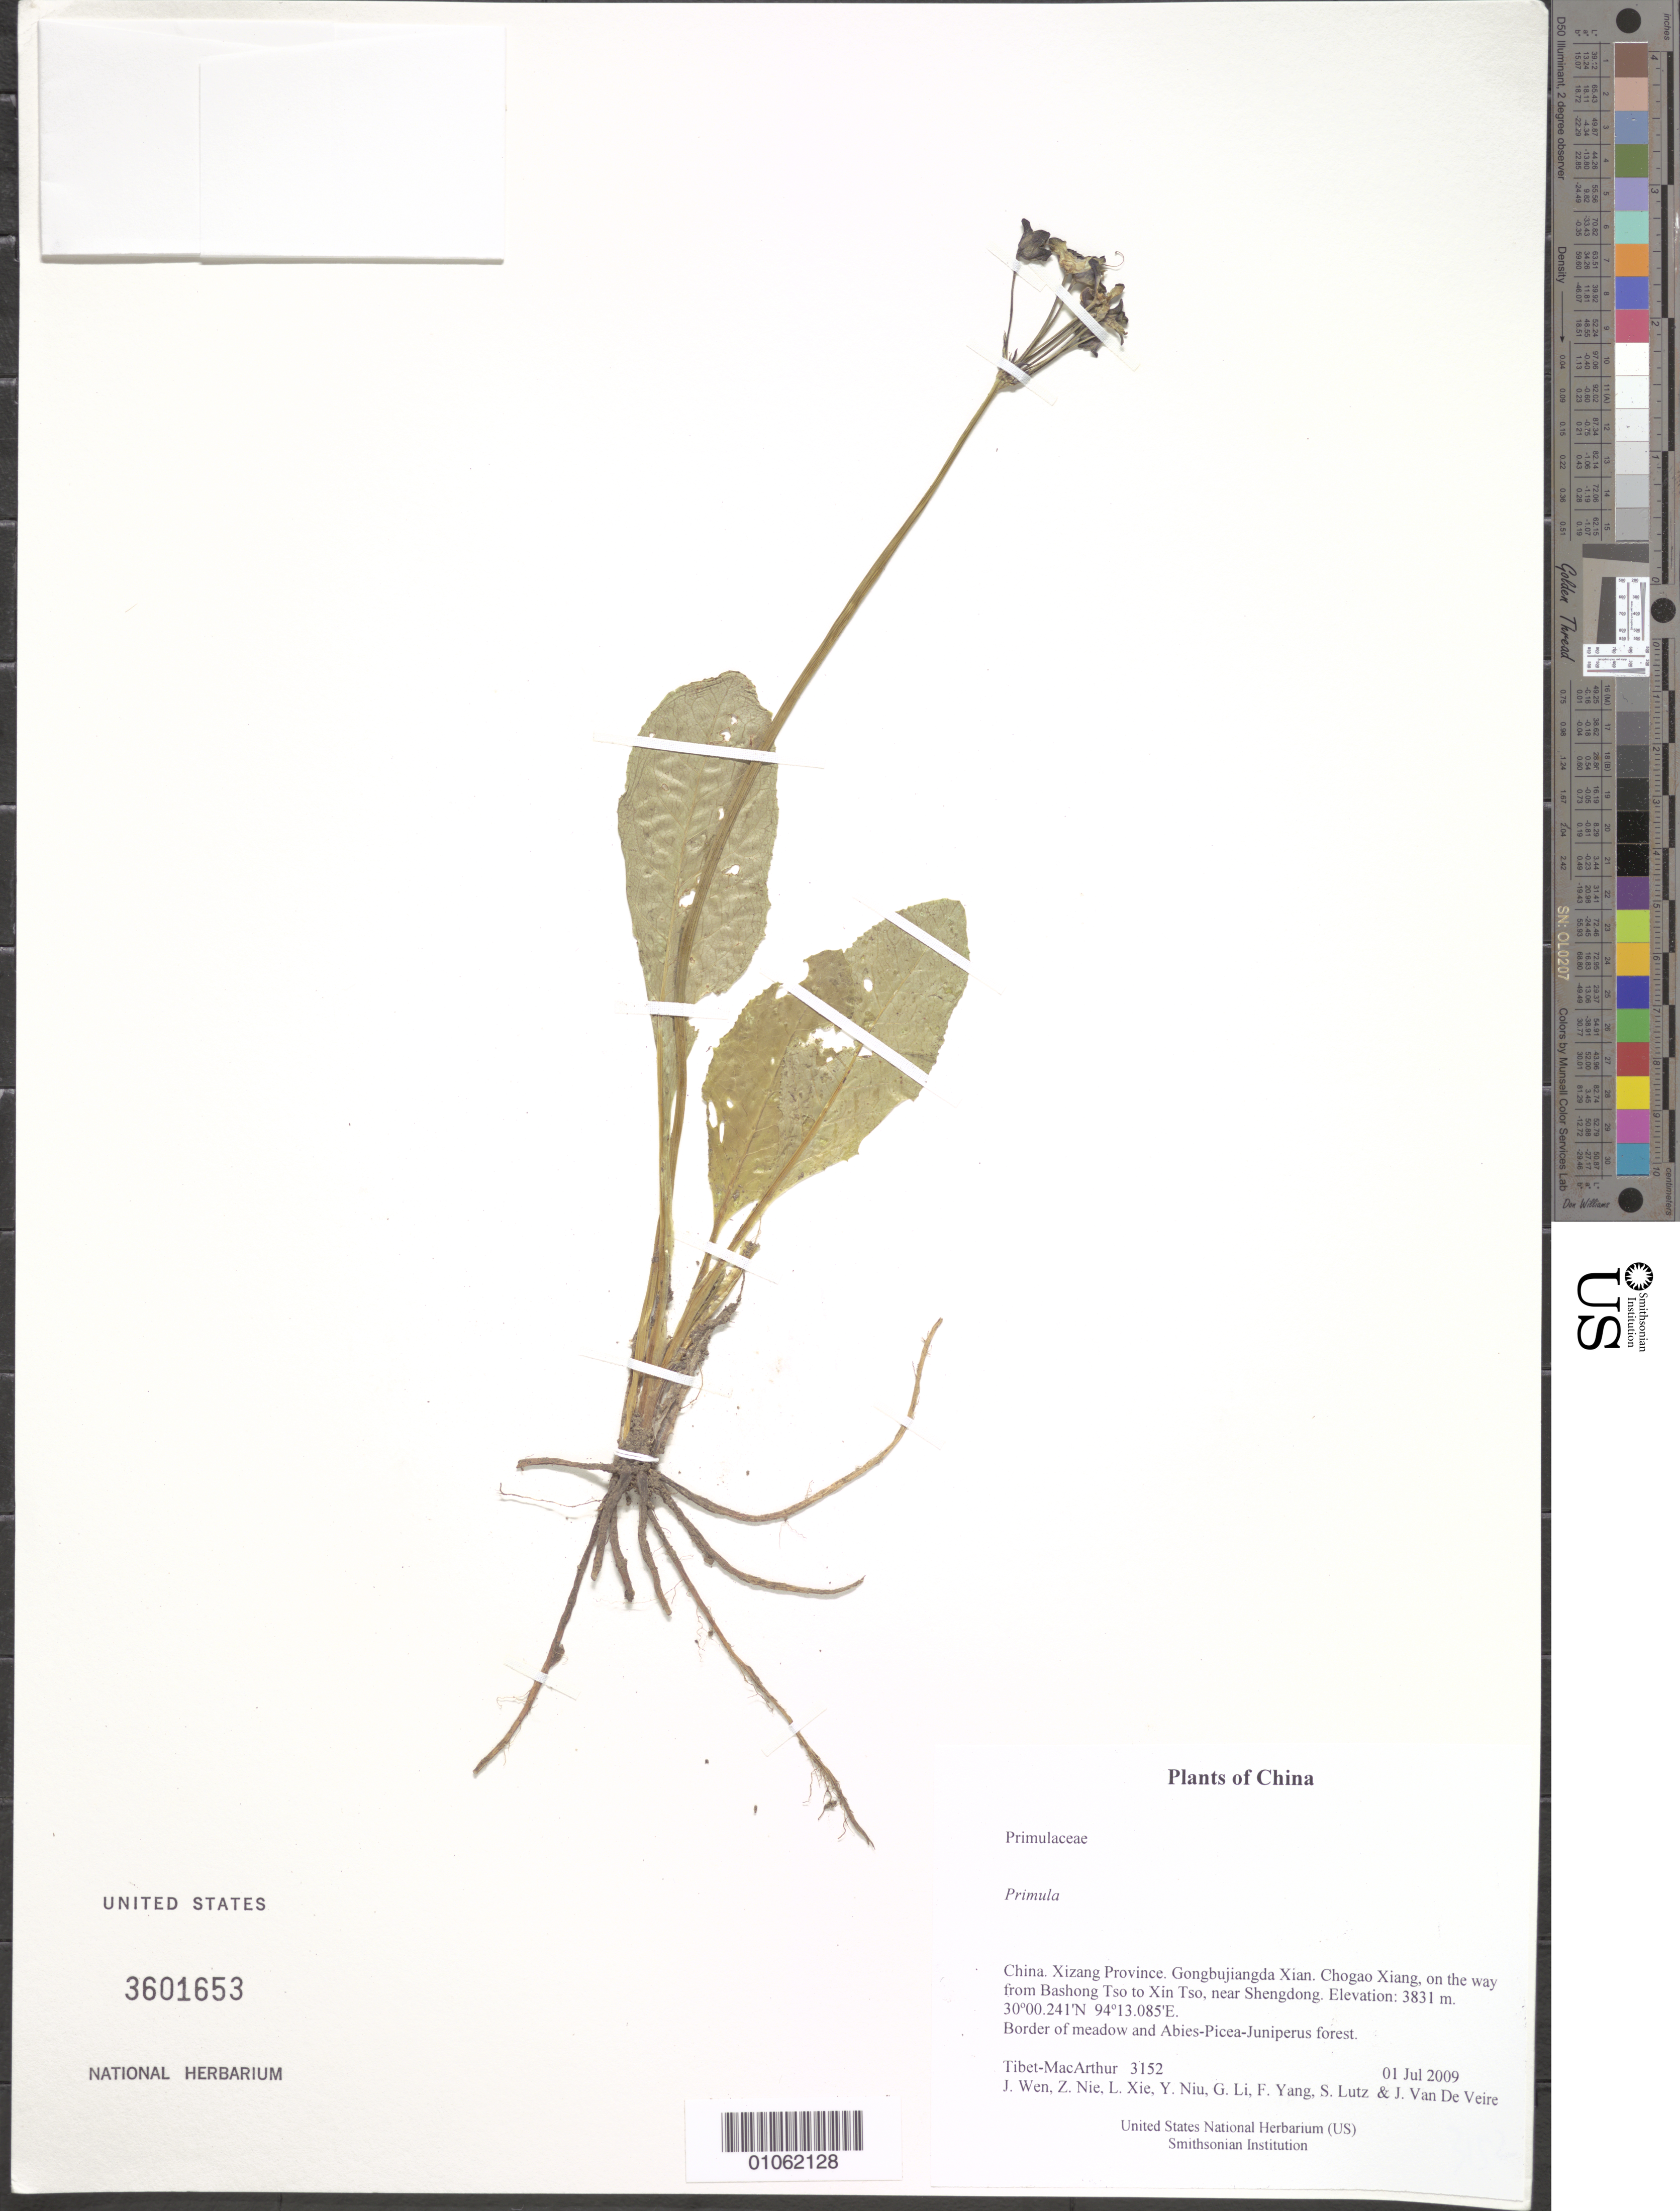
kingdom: Plantae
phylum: Tracheophyta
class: Magnoliopsida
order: Ericales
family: Primulaceae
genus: Primula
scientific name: Primula sp.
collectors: Tibet-MacArthur, J. Wen, Z. Nie, L. Xie, Y. Niu, G. Li, F. Yang, S. Lutz & J. Van De Veire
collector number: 3152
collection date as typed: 01 Jul 2009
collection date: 2009-07-01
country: China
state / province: Xizang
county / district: Gongbujiangda Xian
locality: Chogao Xiang, on the way from Bashong Tso to Xin Tso, near Shengdong.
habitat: Border of meadow and Abies-Picea-Juniperus forest.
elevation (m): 3831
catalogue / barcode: US 3601653